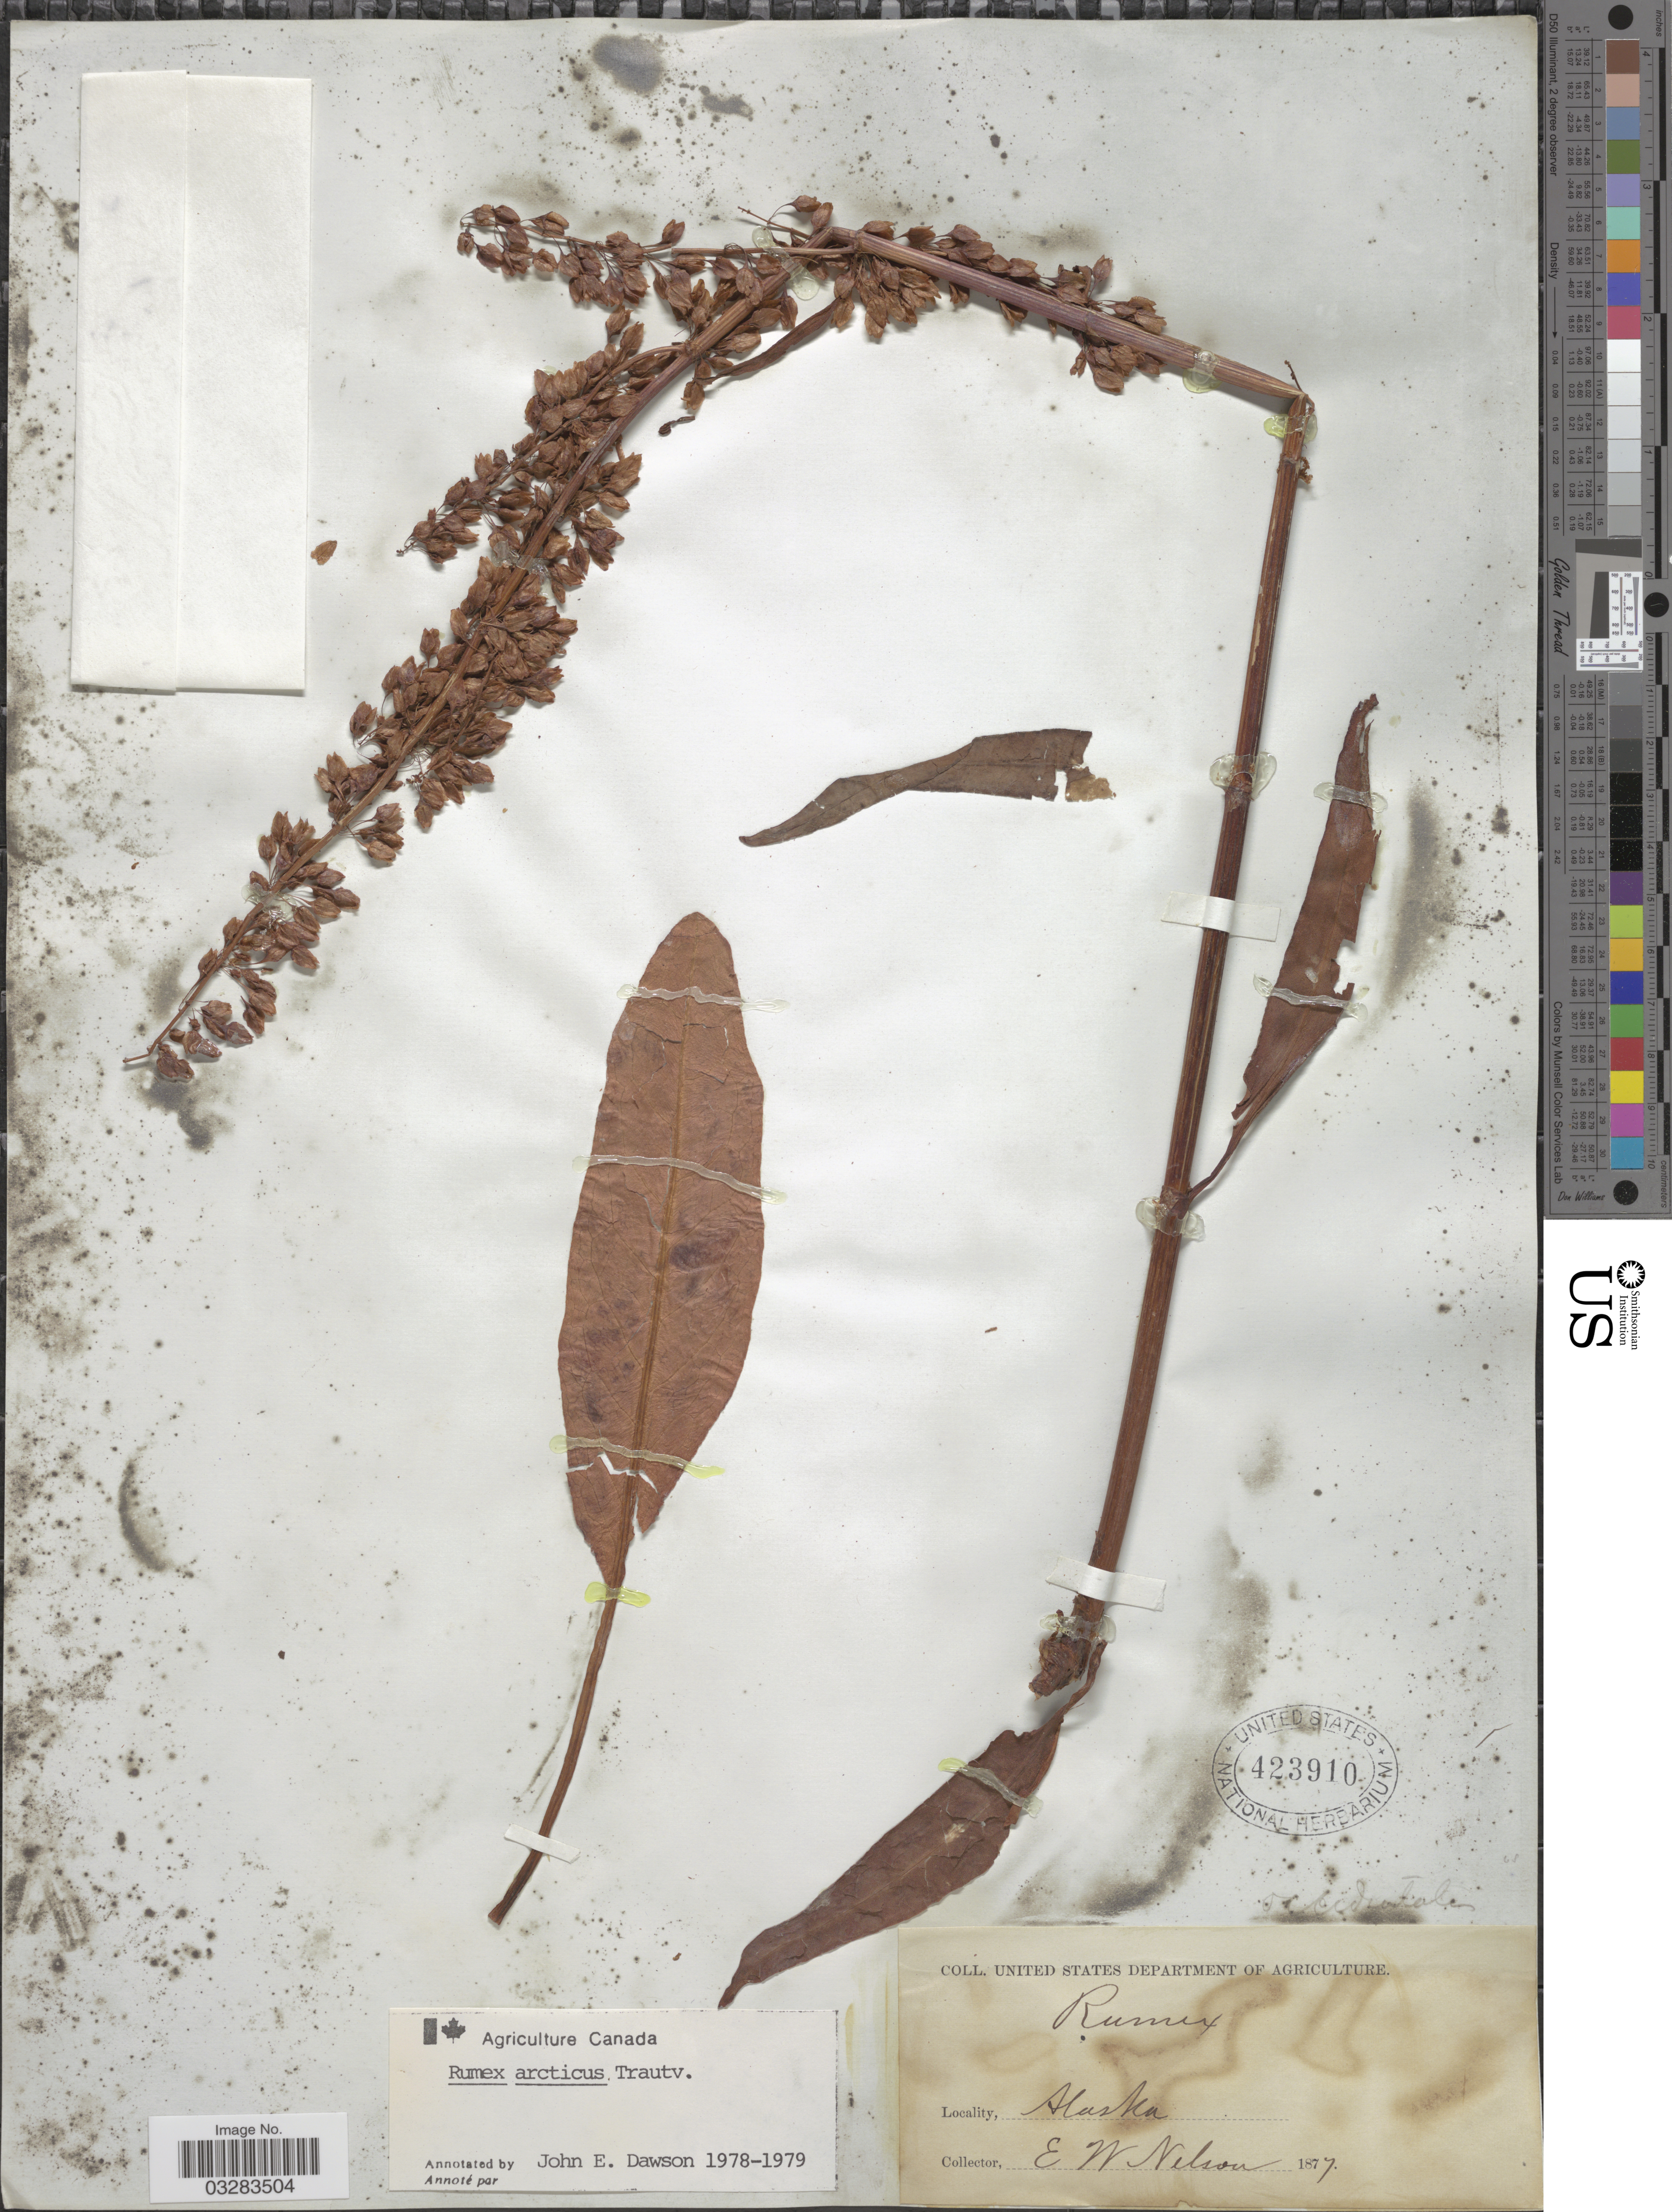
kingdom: Plantae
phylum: Tracheophyta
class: Magnoliopsida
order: Caryophyllales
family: Polygonaceae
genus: Rumex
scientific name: Rumex arcticus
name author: Trautv.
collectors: E. W. Nelson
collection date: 1877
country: United States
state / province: Alaska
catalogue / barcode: US 423910